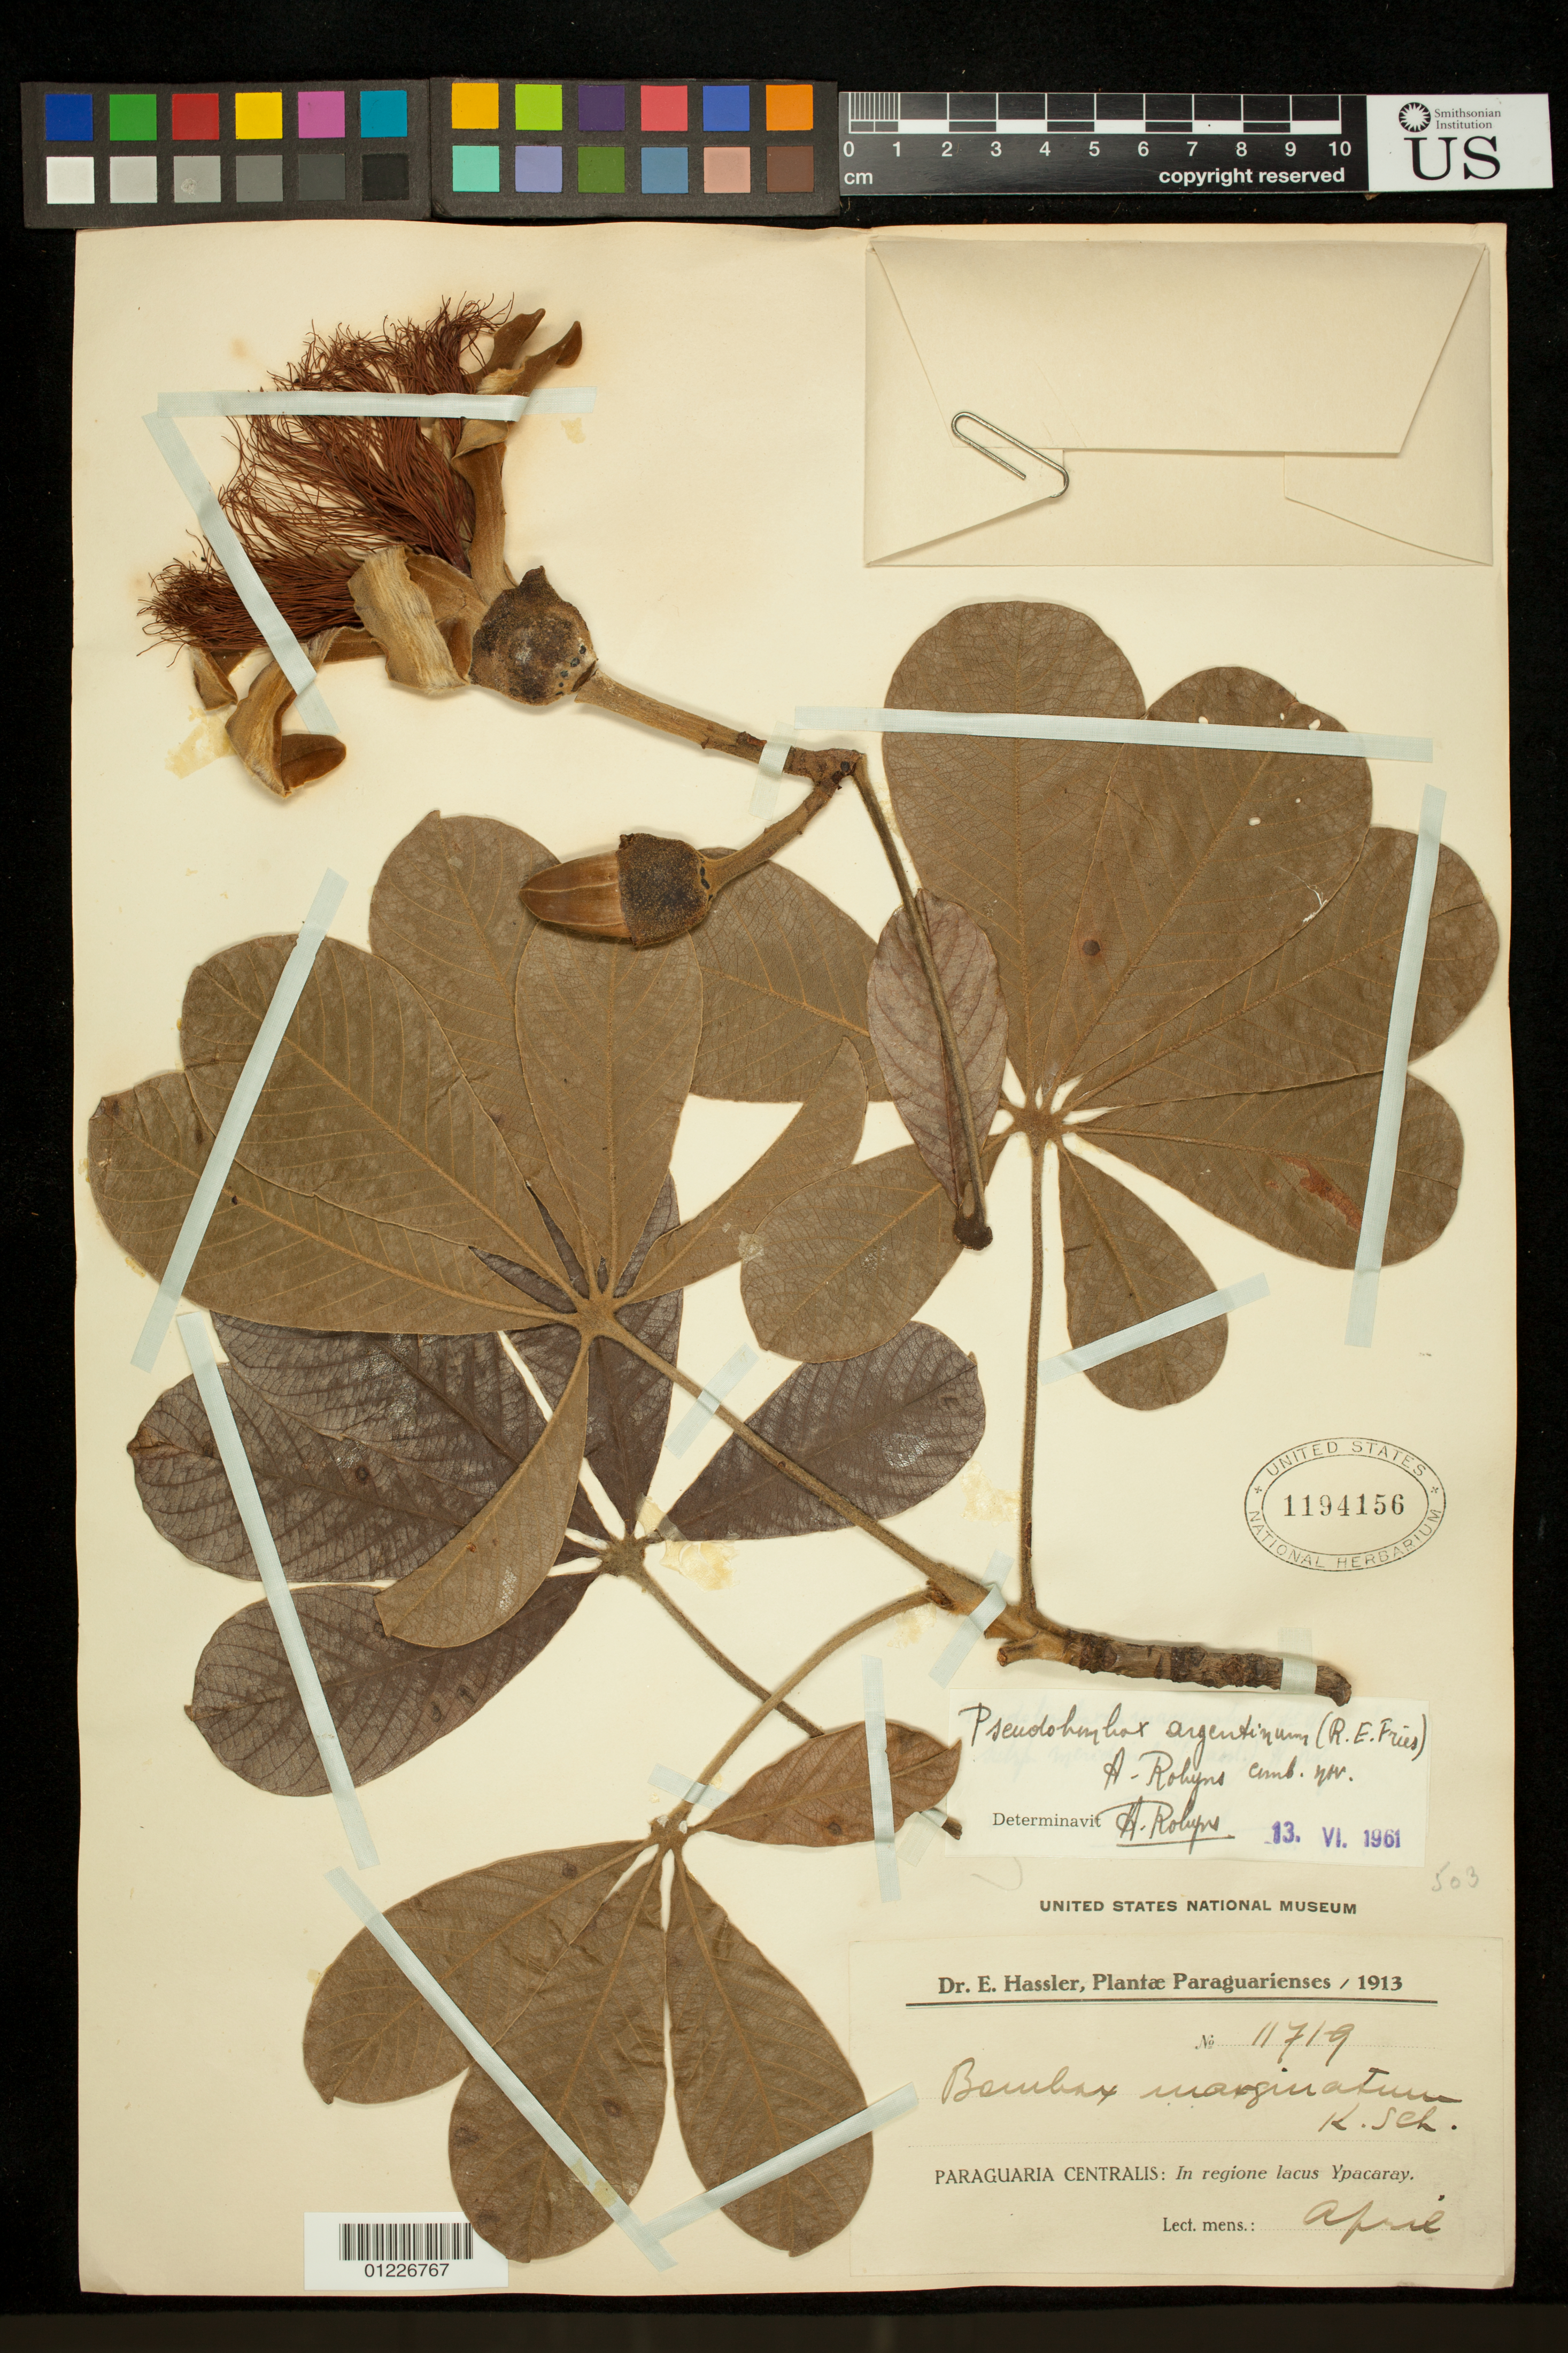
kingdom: Plantae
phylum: Tracheophyta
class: Magnoliopsida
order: Malvales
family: Malvaceae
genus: Pseudobombax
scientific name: Pseudobombax argentinum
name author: (R.E. Fr.) A. Robyns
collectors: E. Hassler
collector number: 11719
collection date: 1913-04-01/1913-04-30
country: Paraguay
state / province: Central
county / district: Ypacarai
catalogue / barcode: US 1194156